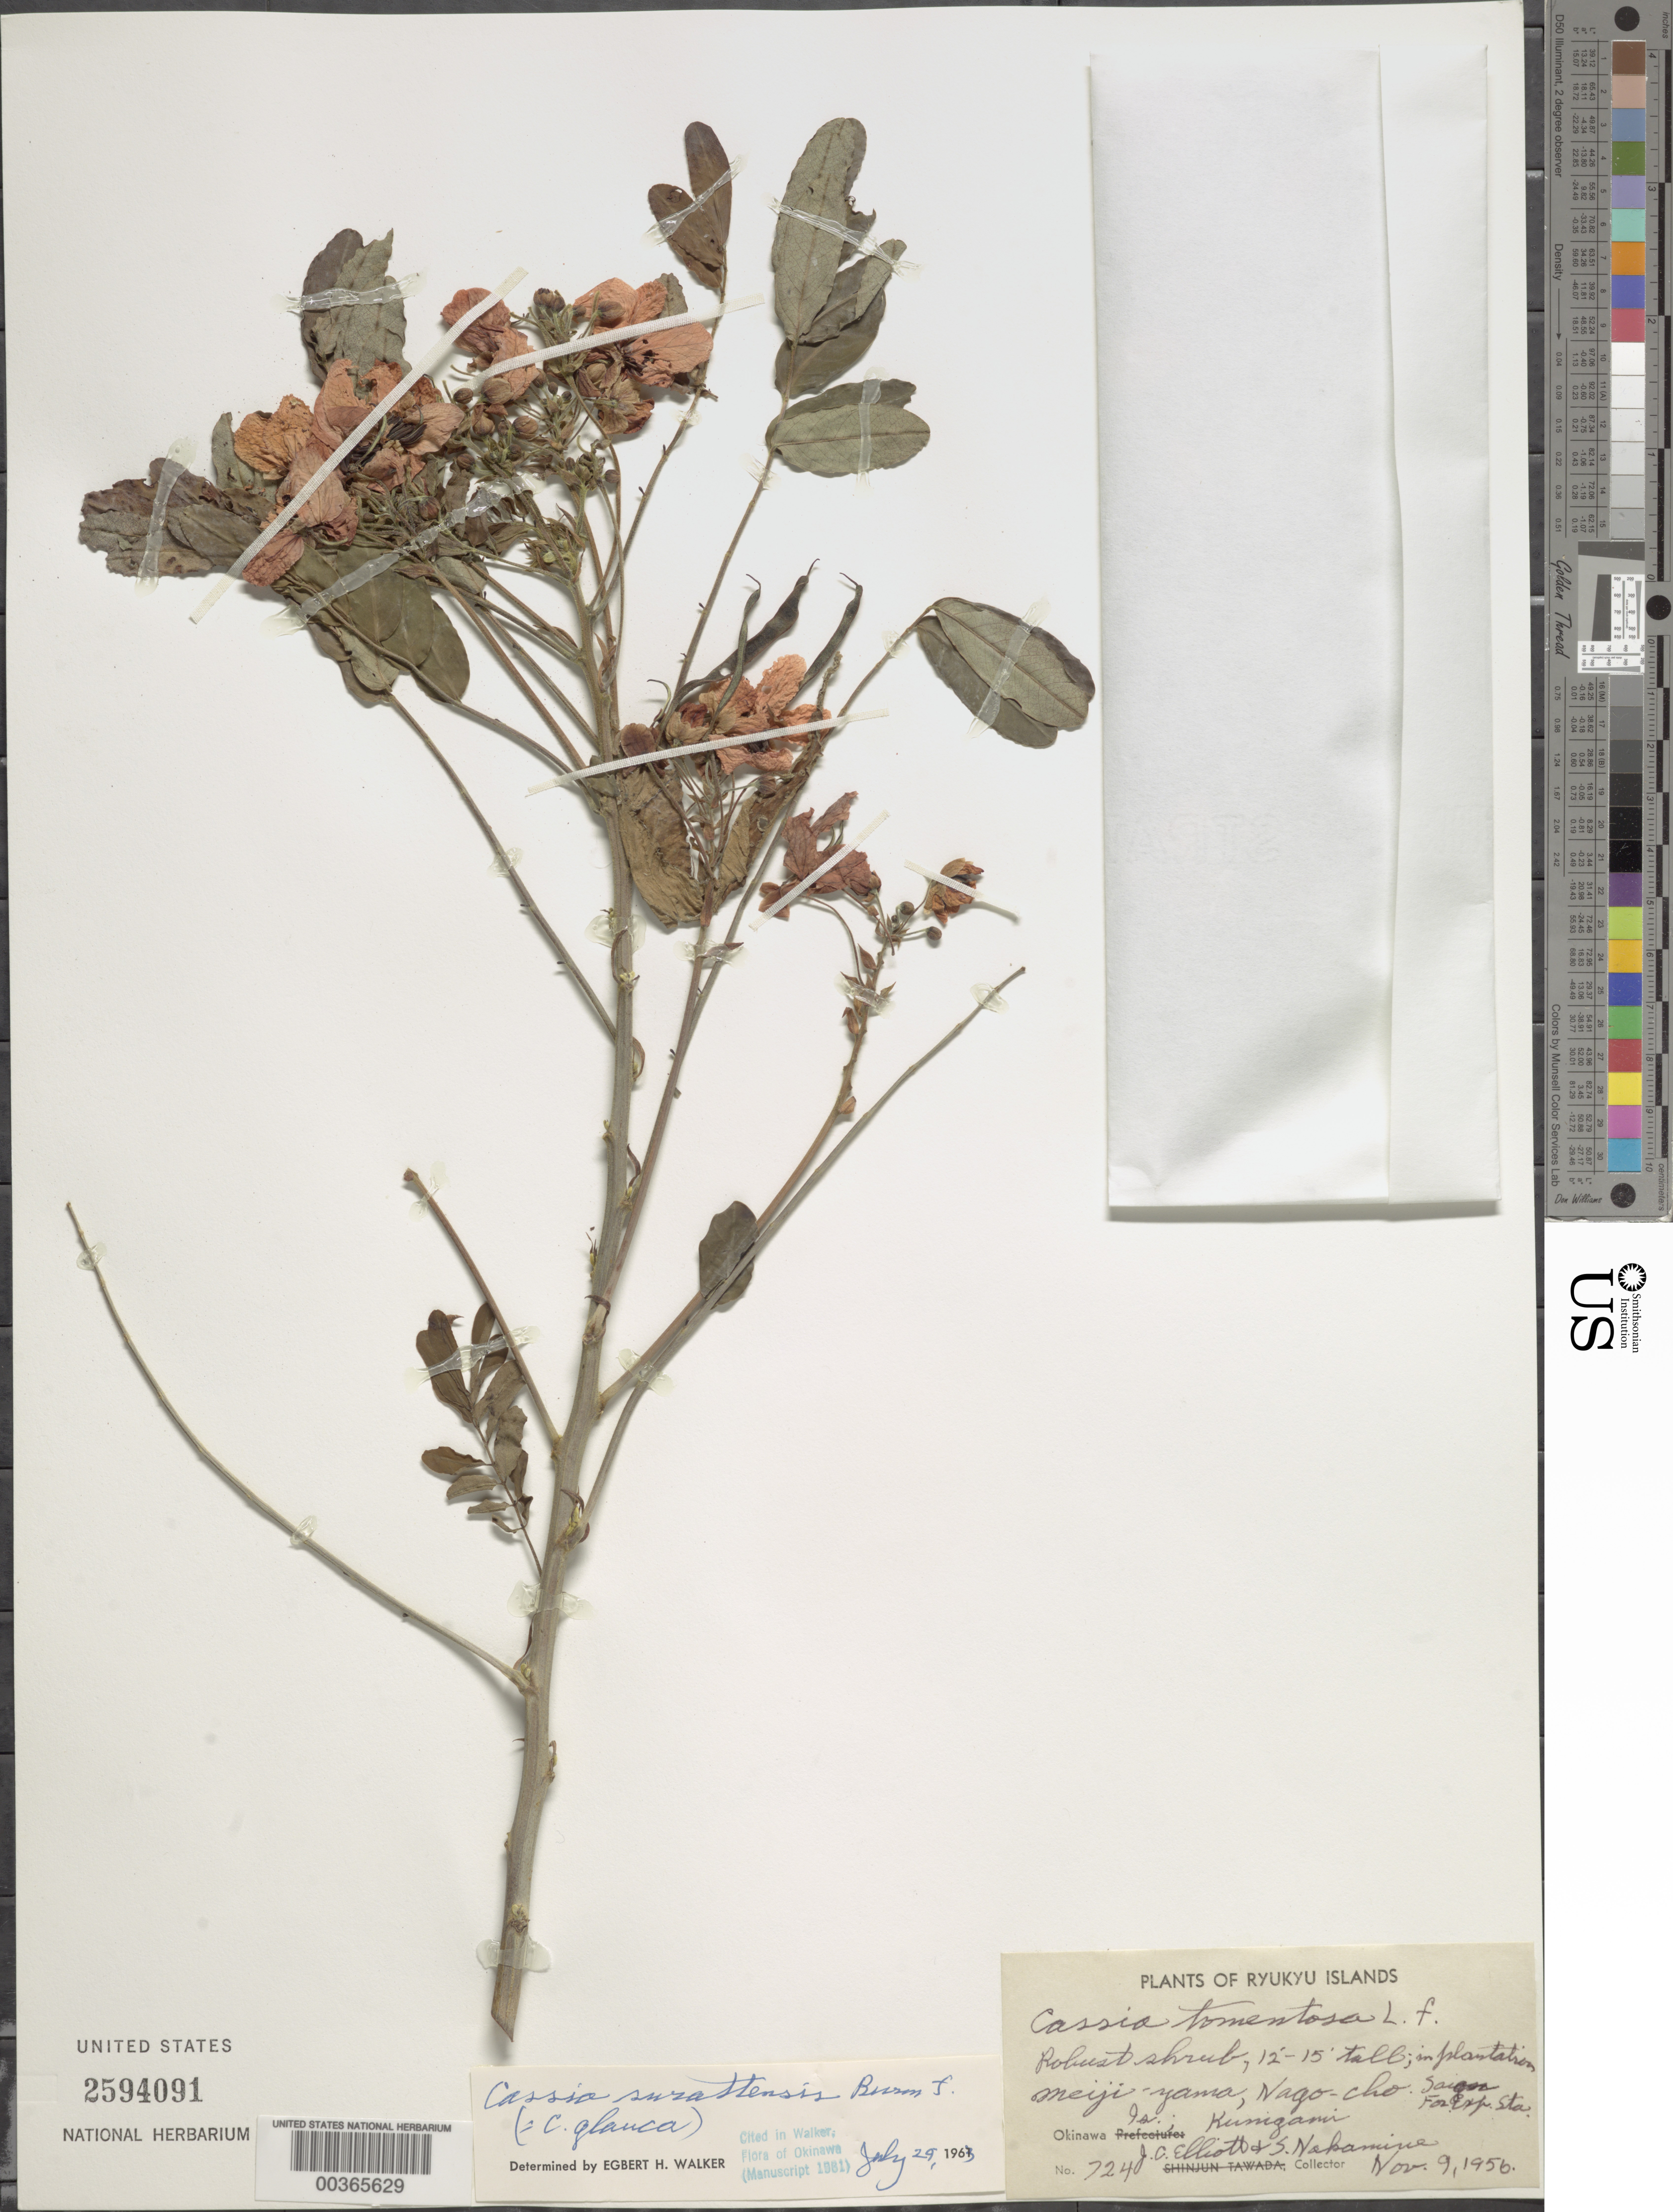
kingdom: Plantae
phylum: Tracheophyta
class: Magnoliopsida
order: Fabales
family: Fabaceae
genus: Senna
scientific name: Senna surattensis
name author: (Burm. f.) H.S. Irwin & Barneby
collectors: J. Elliot & S. Nakamine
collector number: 7240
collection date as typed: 09 Nov 1956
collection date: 1956-11-09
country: Japan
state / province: Okinawa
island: Okinawa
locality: Okinawa i.; meiji-yama; nago-cho; kumigami; saion for. exp. sta. [Okinawa Is.]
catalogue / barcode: US 2594091